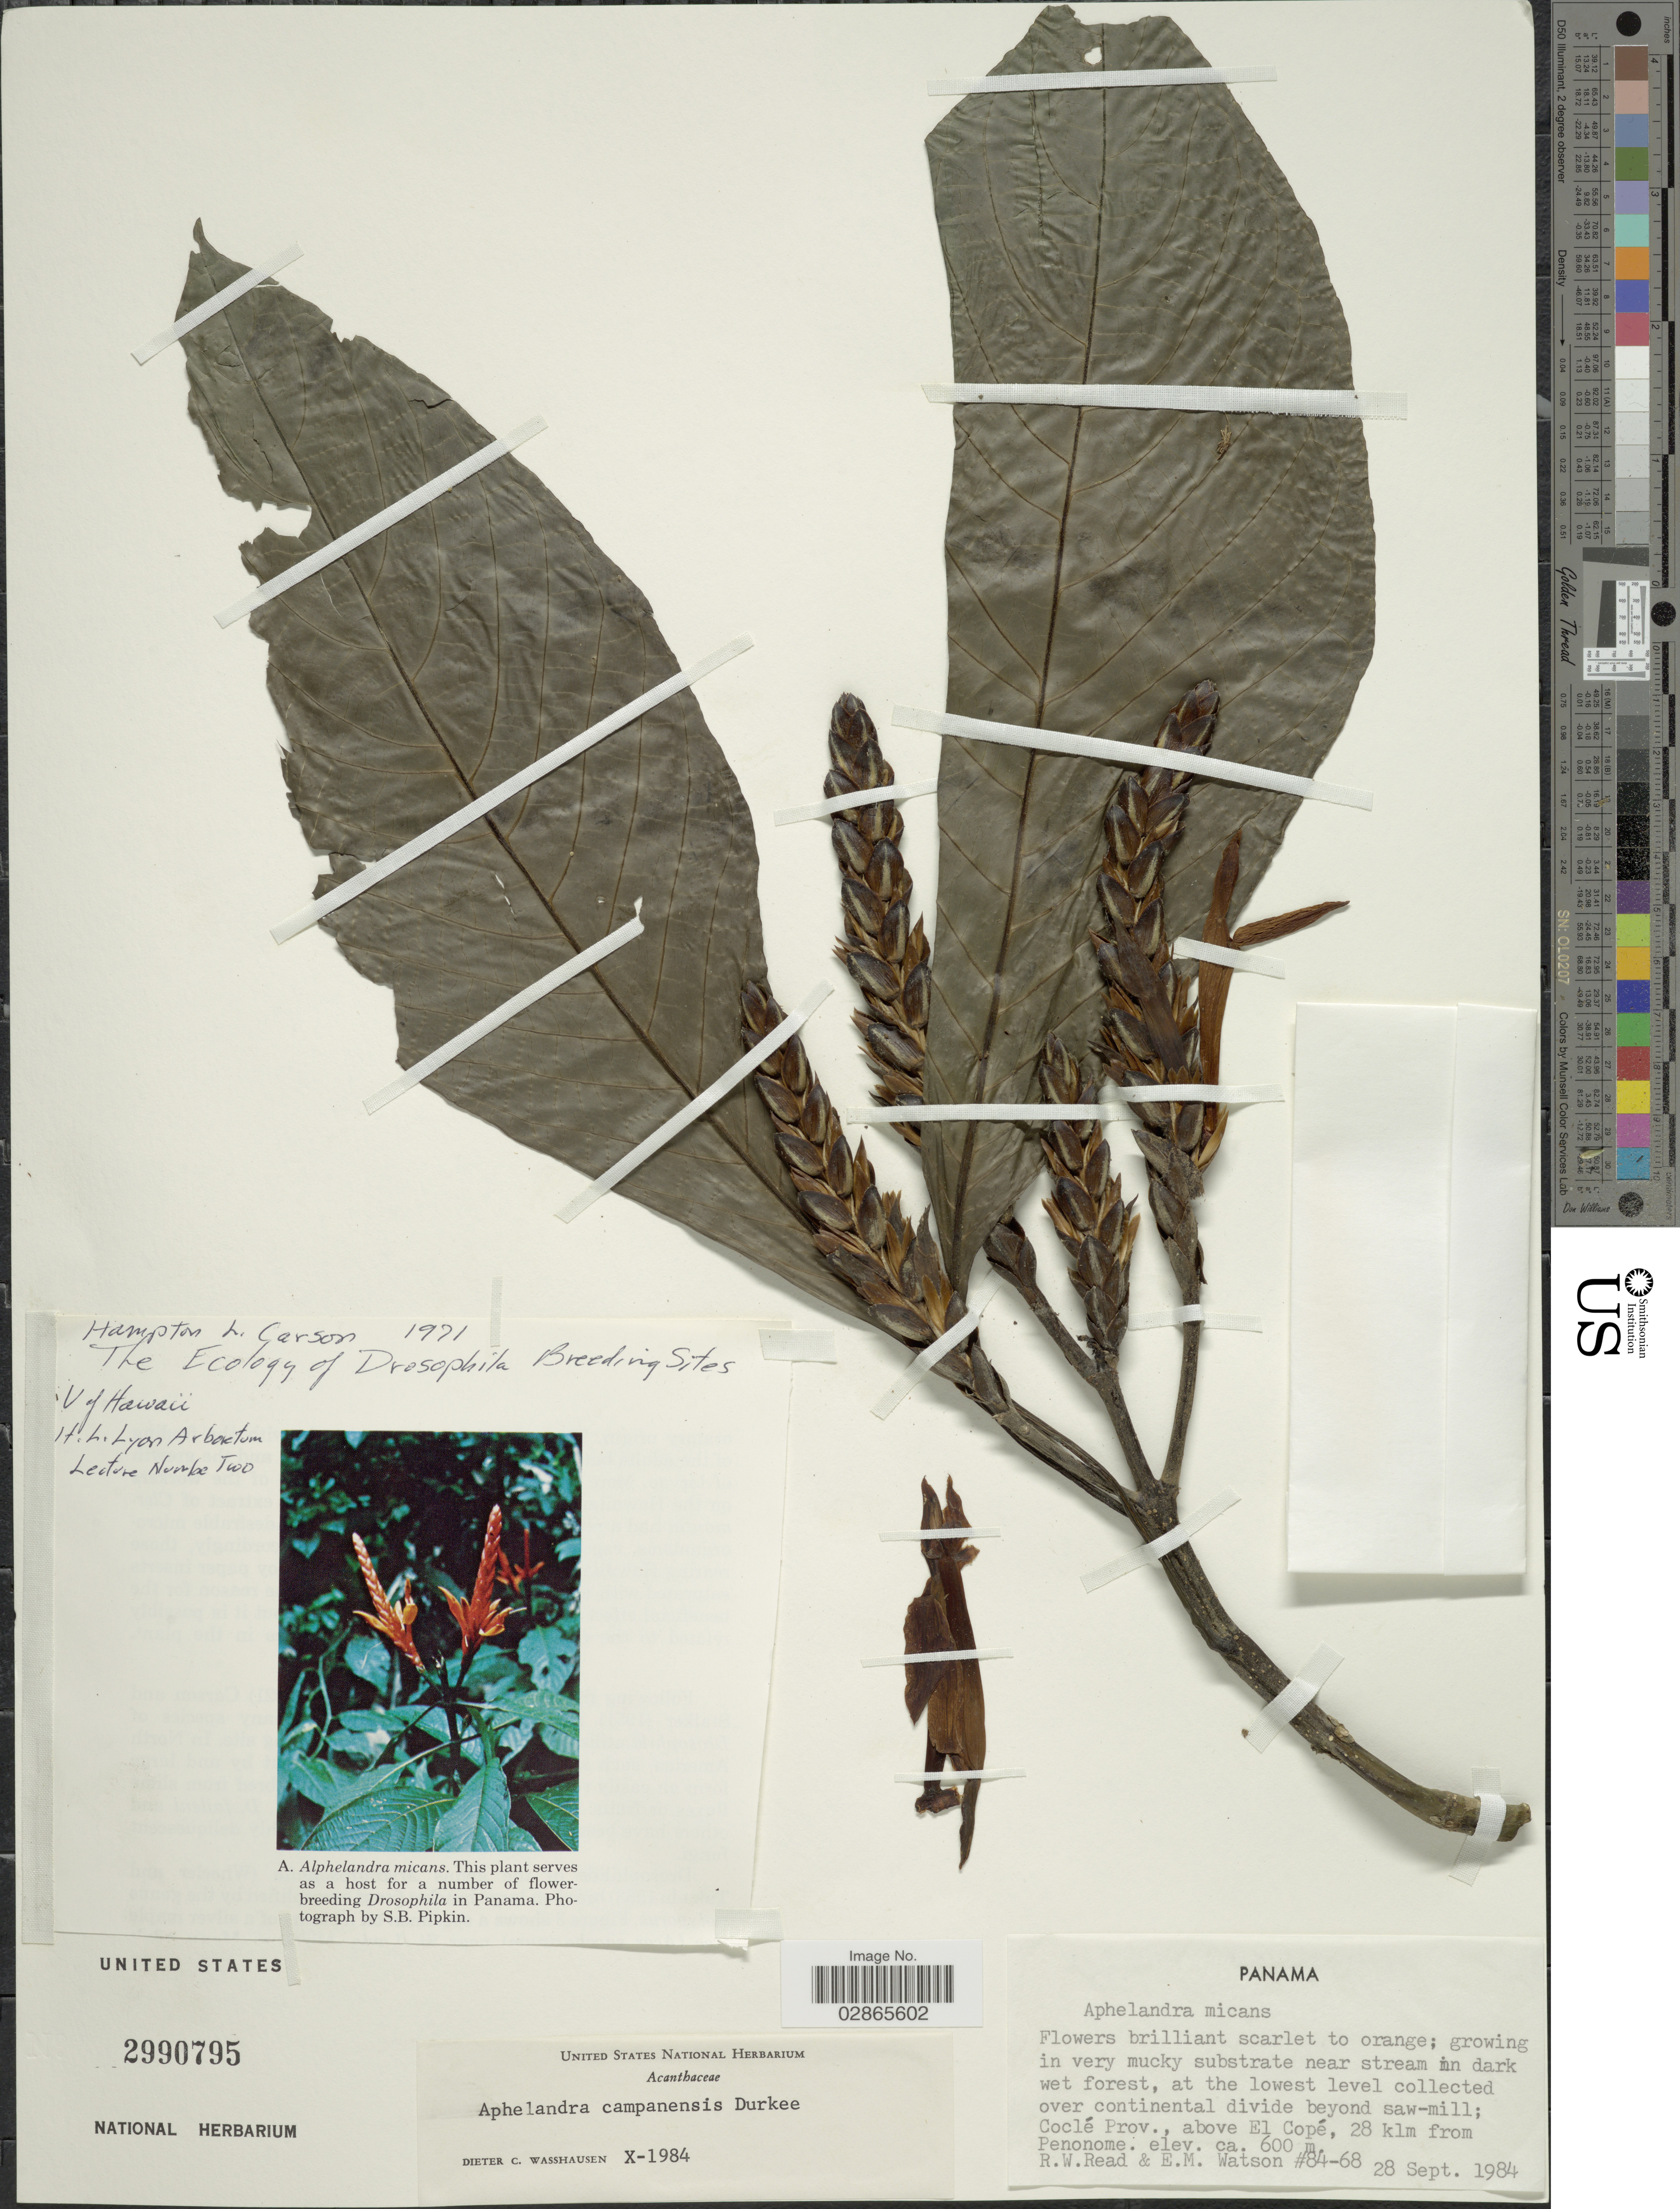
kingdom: Plantae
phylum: Tracheophyta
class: Magnoliopsida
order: Lamiales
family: Acanthaceae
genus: Aphelandra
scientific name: Aphelandra campanensis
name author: Durkee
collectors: R. W. Read & E. M. Watson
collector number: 84-68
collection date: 1984-09-28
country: Panama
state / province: Coclé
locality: Over continental divide beyond saw-mill; above El Copé, 28 klm from Penonome.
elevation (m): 600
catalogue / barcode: US 2990795